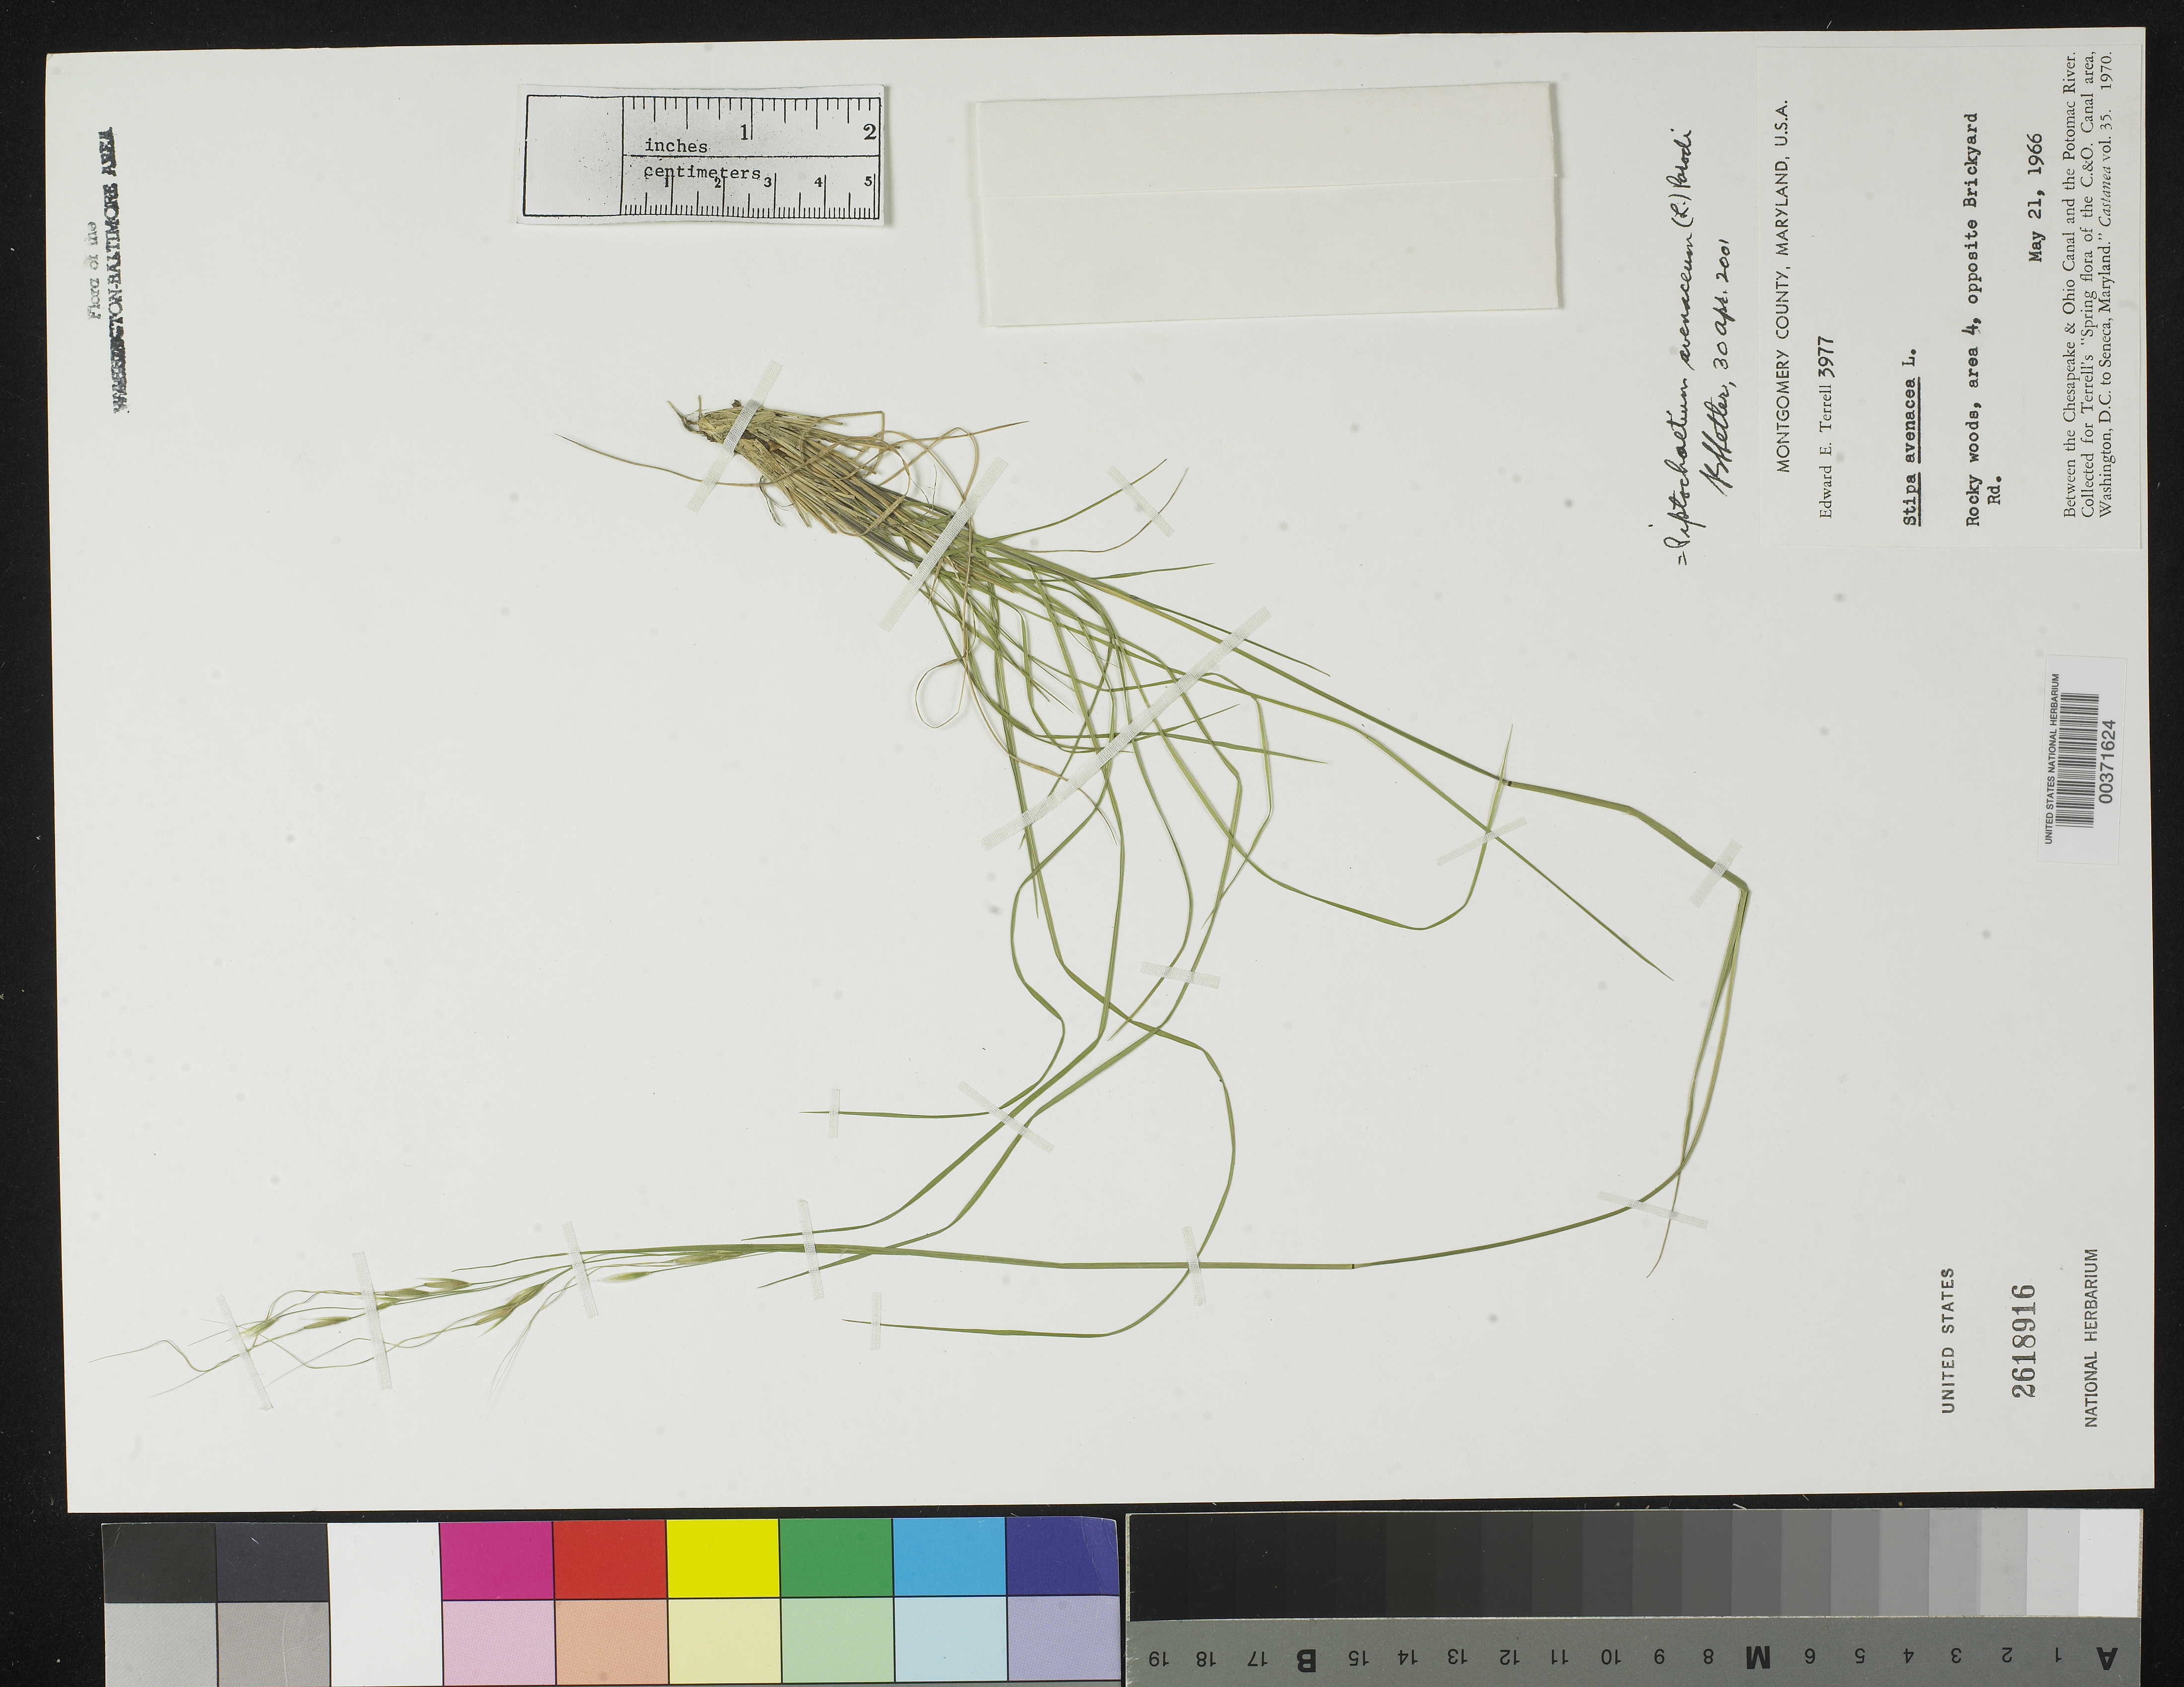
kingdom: Plantae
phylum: Tracheophyta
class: Liliopsida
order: Poales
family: Poaceae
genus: Piptochaetium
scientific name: Piptochaetium avenaceum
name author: (L.) Parodi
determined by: Shetler, Stanwyn G., (US), NMNH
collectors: E. E. Terrell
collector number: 3977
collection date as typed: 21 May 1966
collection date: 1966-05-21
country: United States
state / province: Maryland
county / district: Montgomery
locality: Opposite Brickyard Road C. & O. Canal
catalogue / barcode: US 2618916